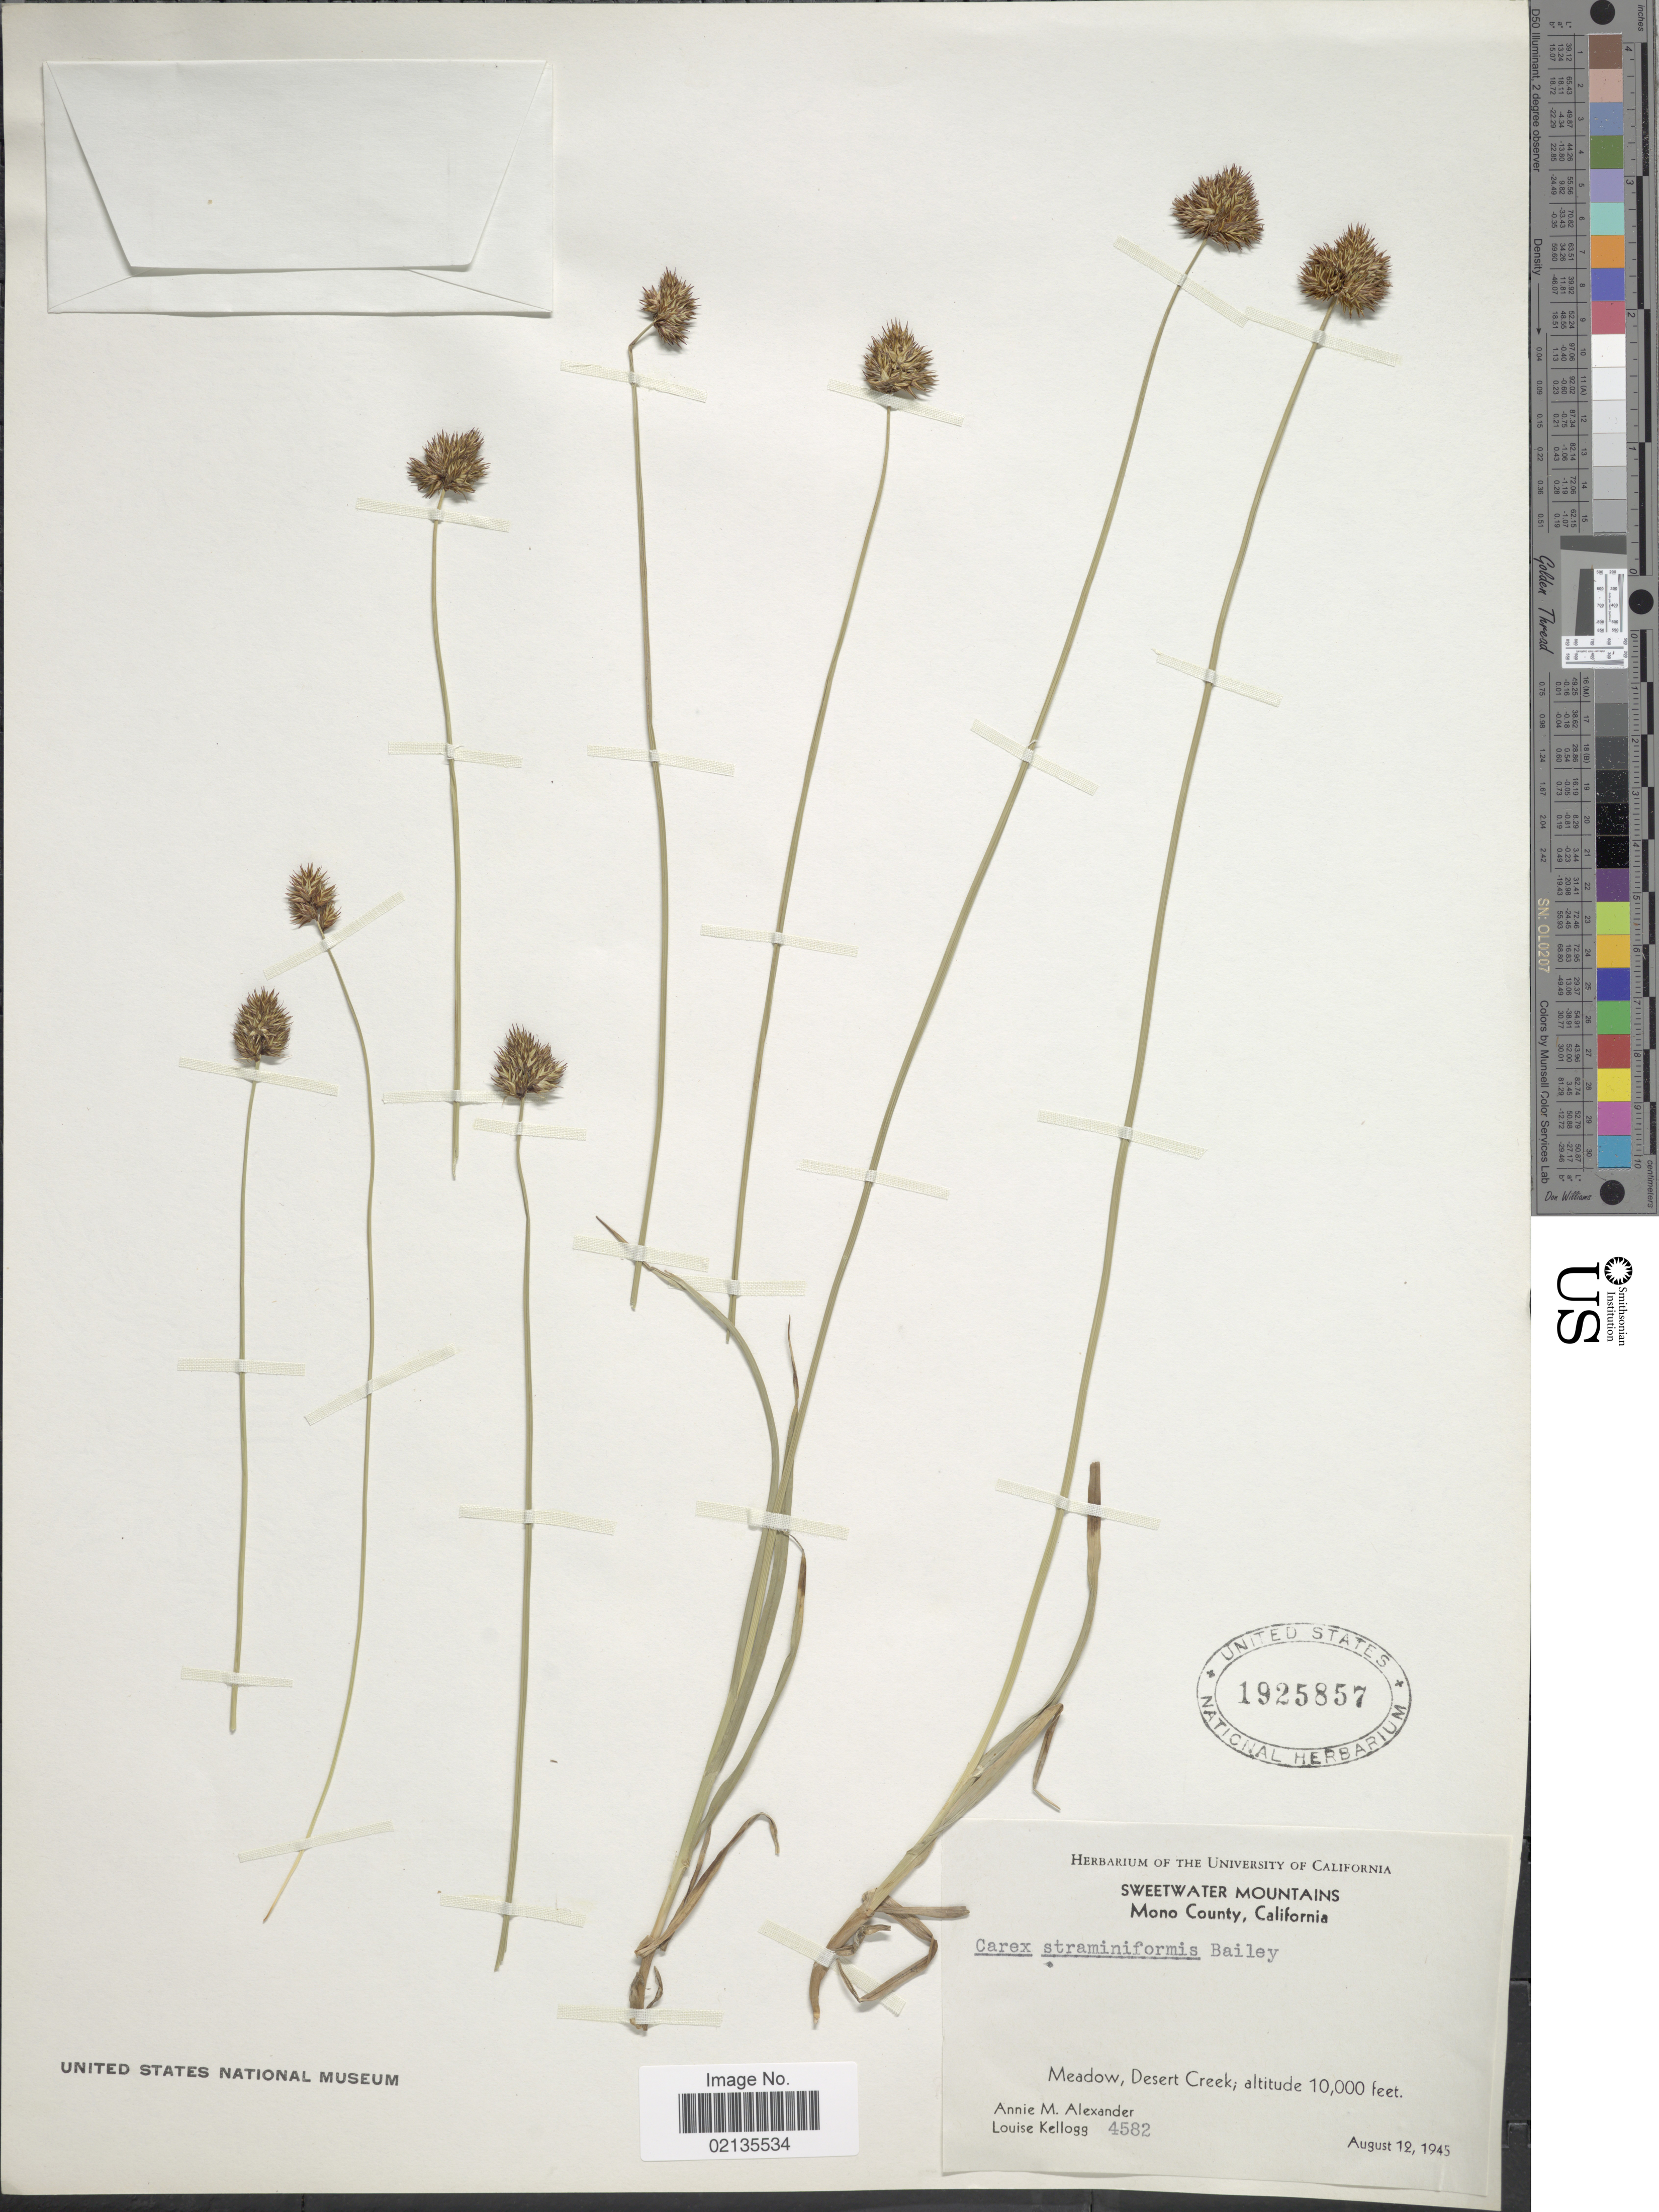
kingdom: Plantae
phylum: Tracheophyta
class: Liliopsida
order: Poales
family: Cyperaceae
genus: Carex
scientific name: Carex straminiformis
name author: L.H. Bailey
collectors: A. M. Alexander & L. Kellogg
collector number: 4582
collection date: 1945-08-12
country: United States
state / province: California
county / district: Mono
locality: Sweetwater Mountains, Mono County, Meadow, Desert Creek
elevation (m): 3048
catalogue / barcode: US 1925857